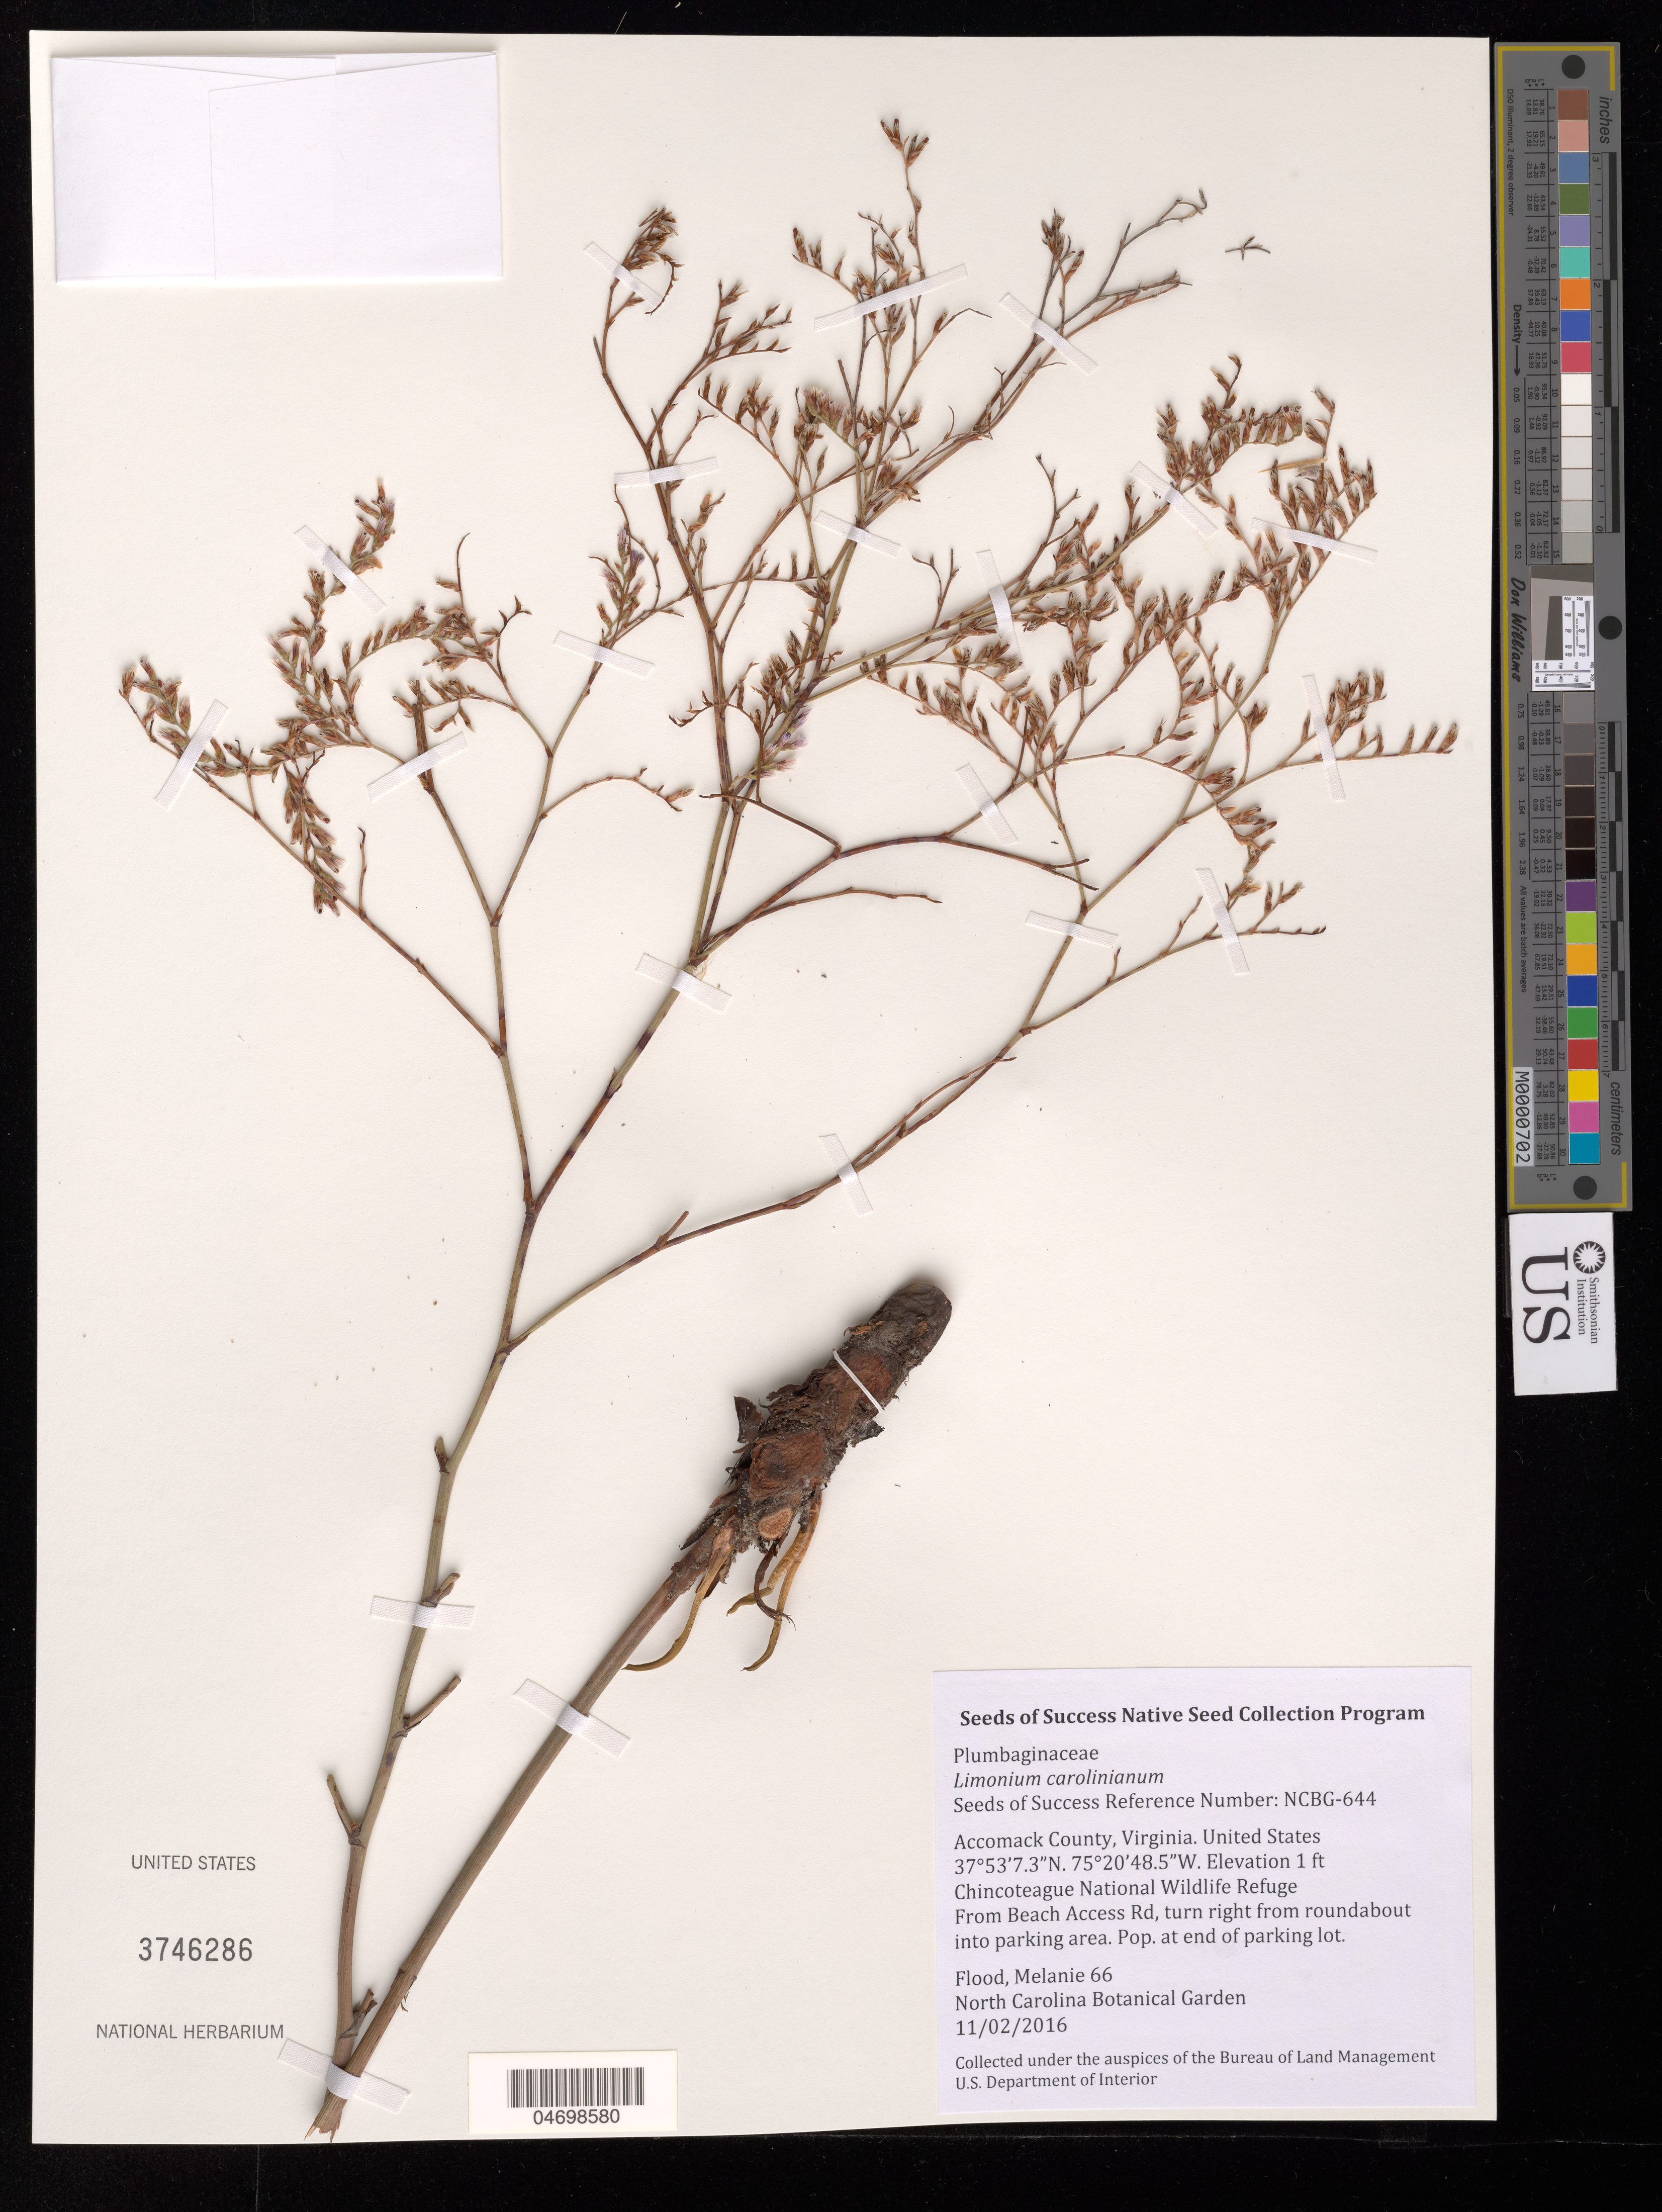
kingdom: Plantae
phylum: Tracheophyta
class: Magnoliopsida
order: Caryophyllales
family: Plumbaginaceae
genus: Limonium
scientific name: Limonium carolinianum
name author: (Walter) Britton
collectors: M. Flood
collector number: NCBG-644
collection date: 2016-11-02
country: United States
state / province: Virginia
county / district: Accomack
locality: Chincoteague National Wildlife Refuge, Beach Access Rd.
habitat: Interdune brackish marsh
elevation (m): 0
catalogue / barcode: US 3746286